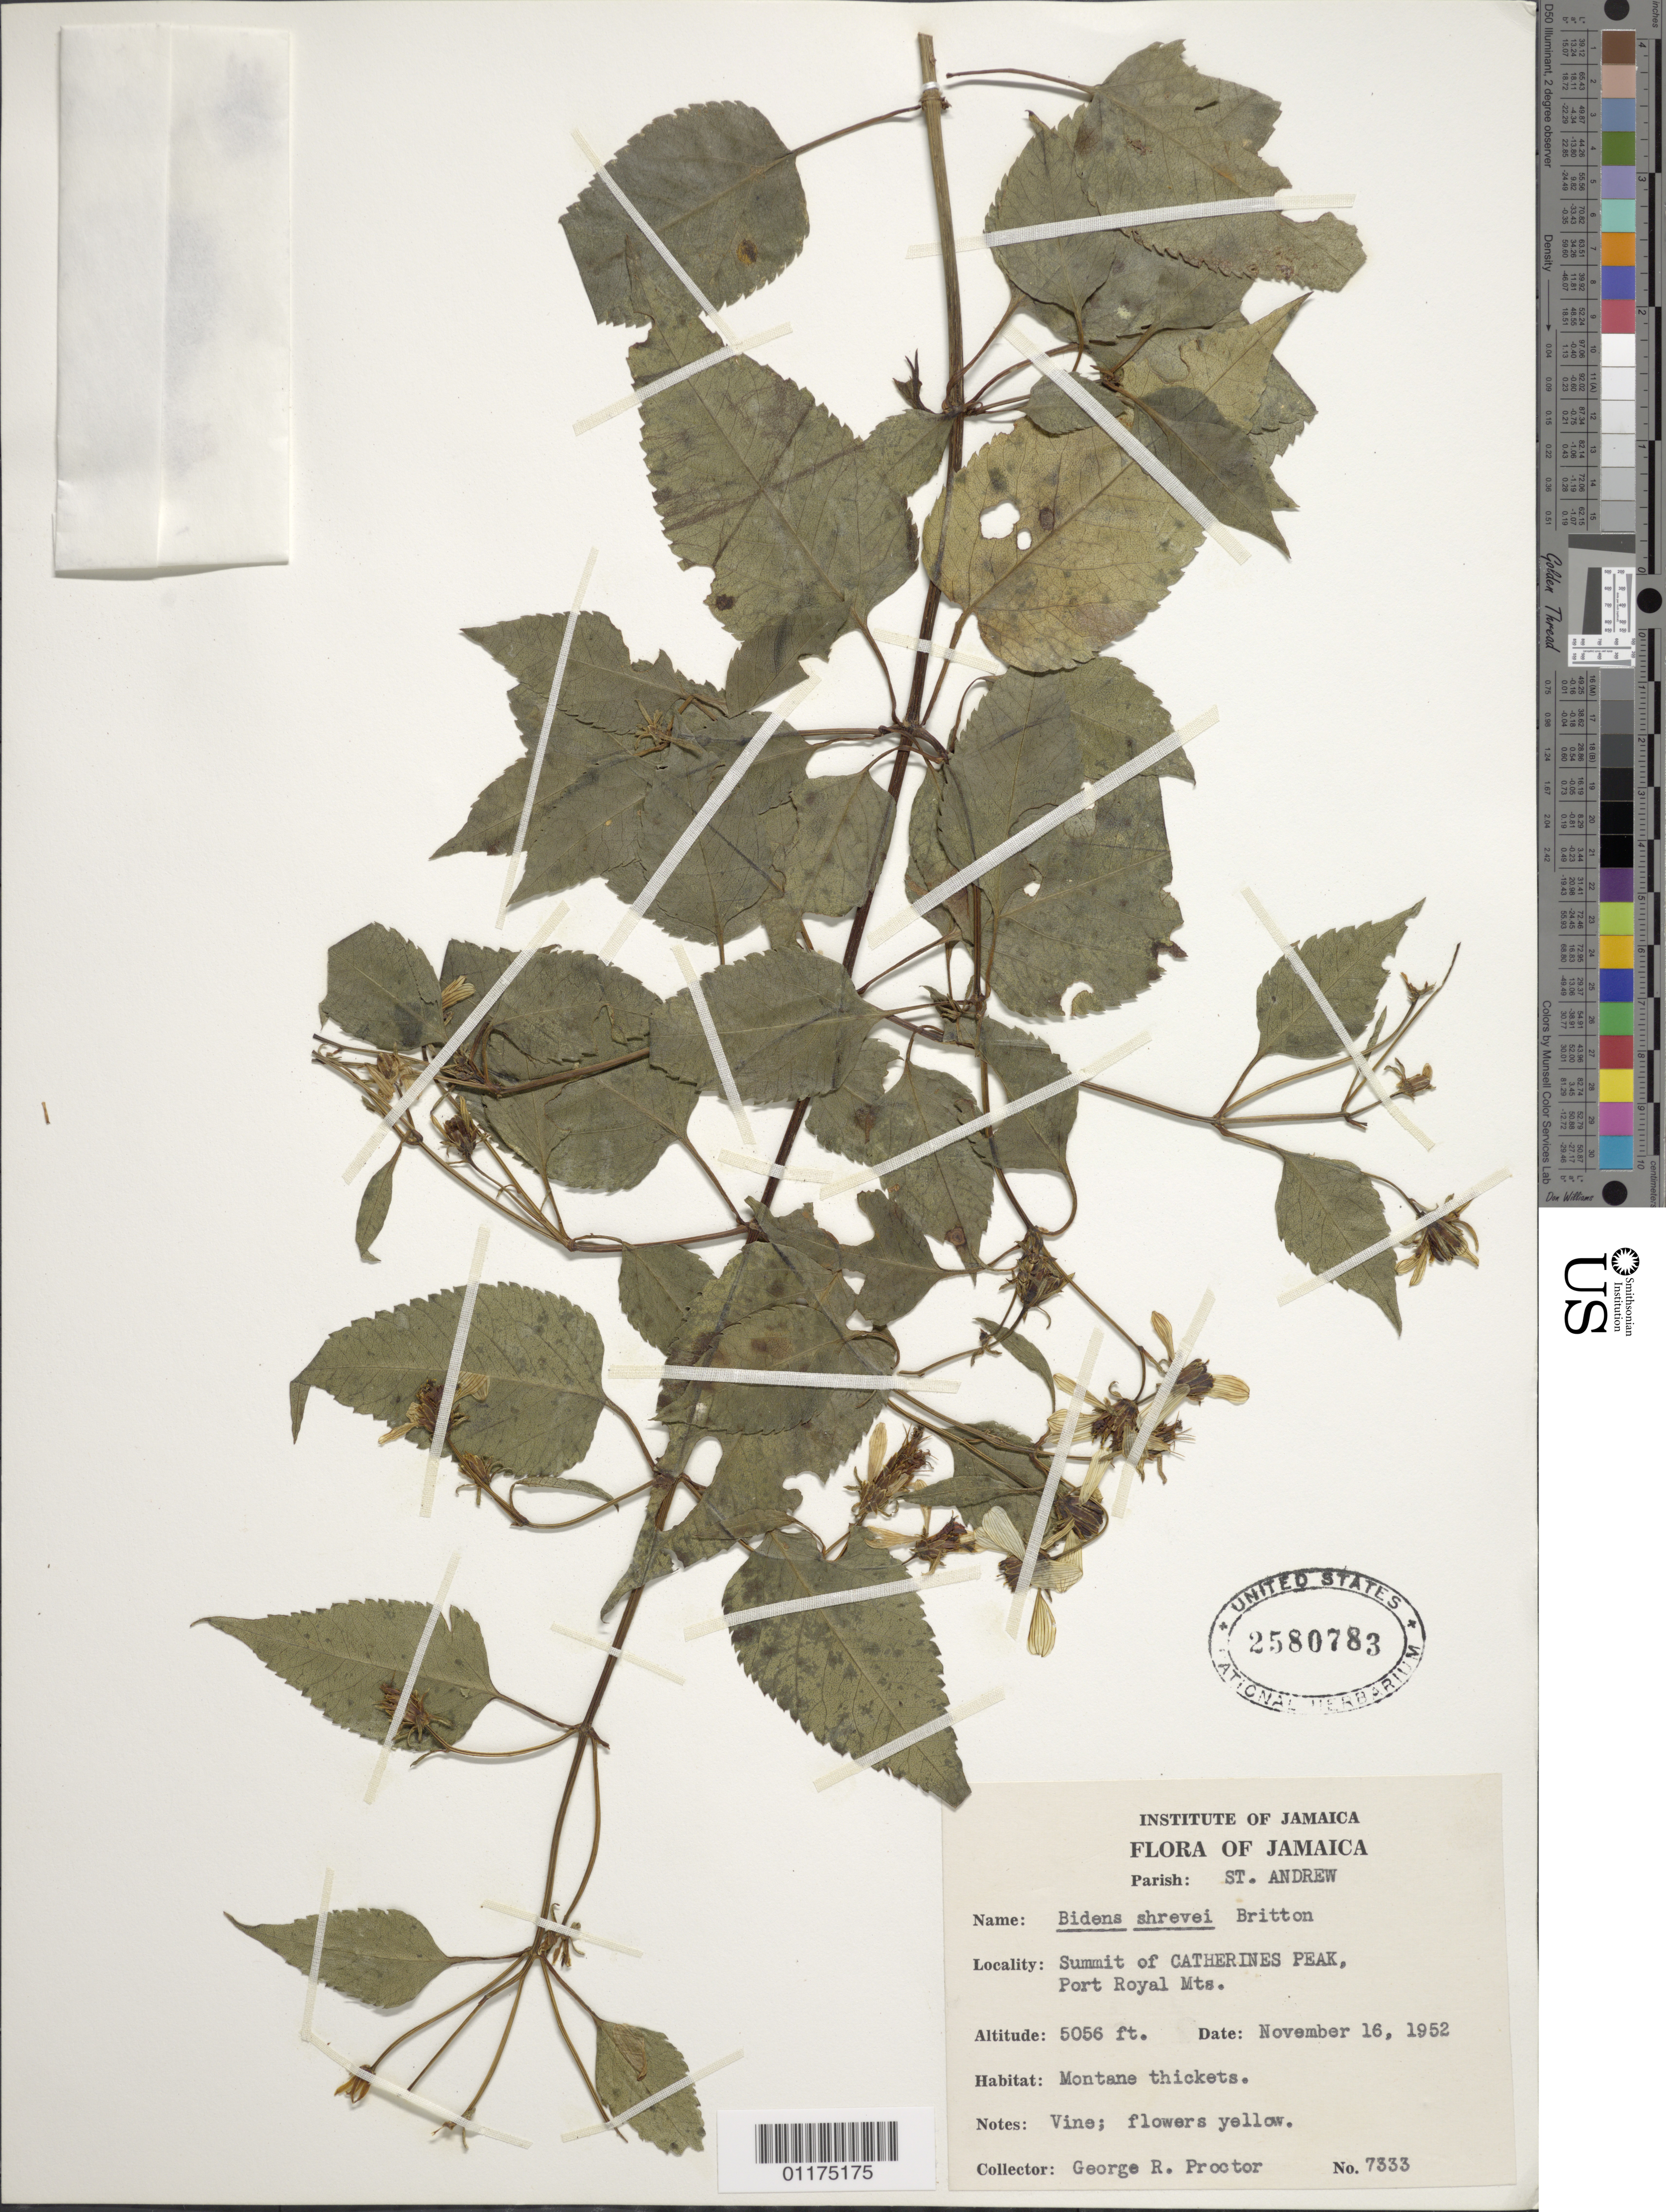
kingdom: Plantae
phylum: Tracheophyta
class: Magnoliopsida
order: Asterales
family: Asteraceae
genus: Bidens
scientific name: Bidens shrevei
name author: Britton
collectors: G. R. Proctor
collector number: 7333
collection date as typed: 16 Nov 1952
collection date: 1952-11-16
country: Jamaica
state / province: Saint Andrew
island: Jamaica I.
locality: Summit of Catherine Peak, Port Royal Mts.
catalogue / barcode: US 2580783